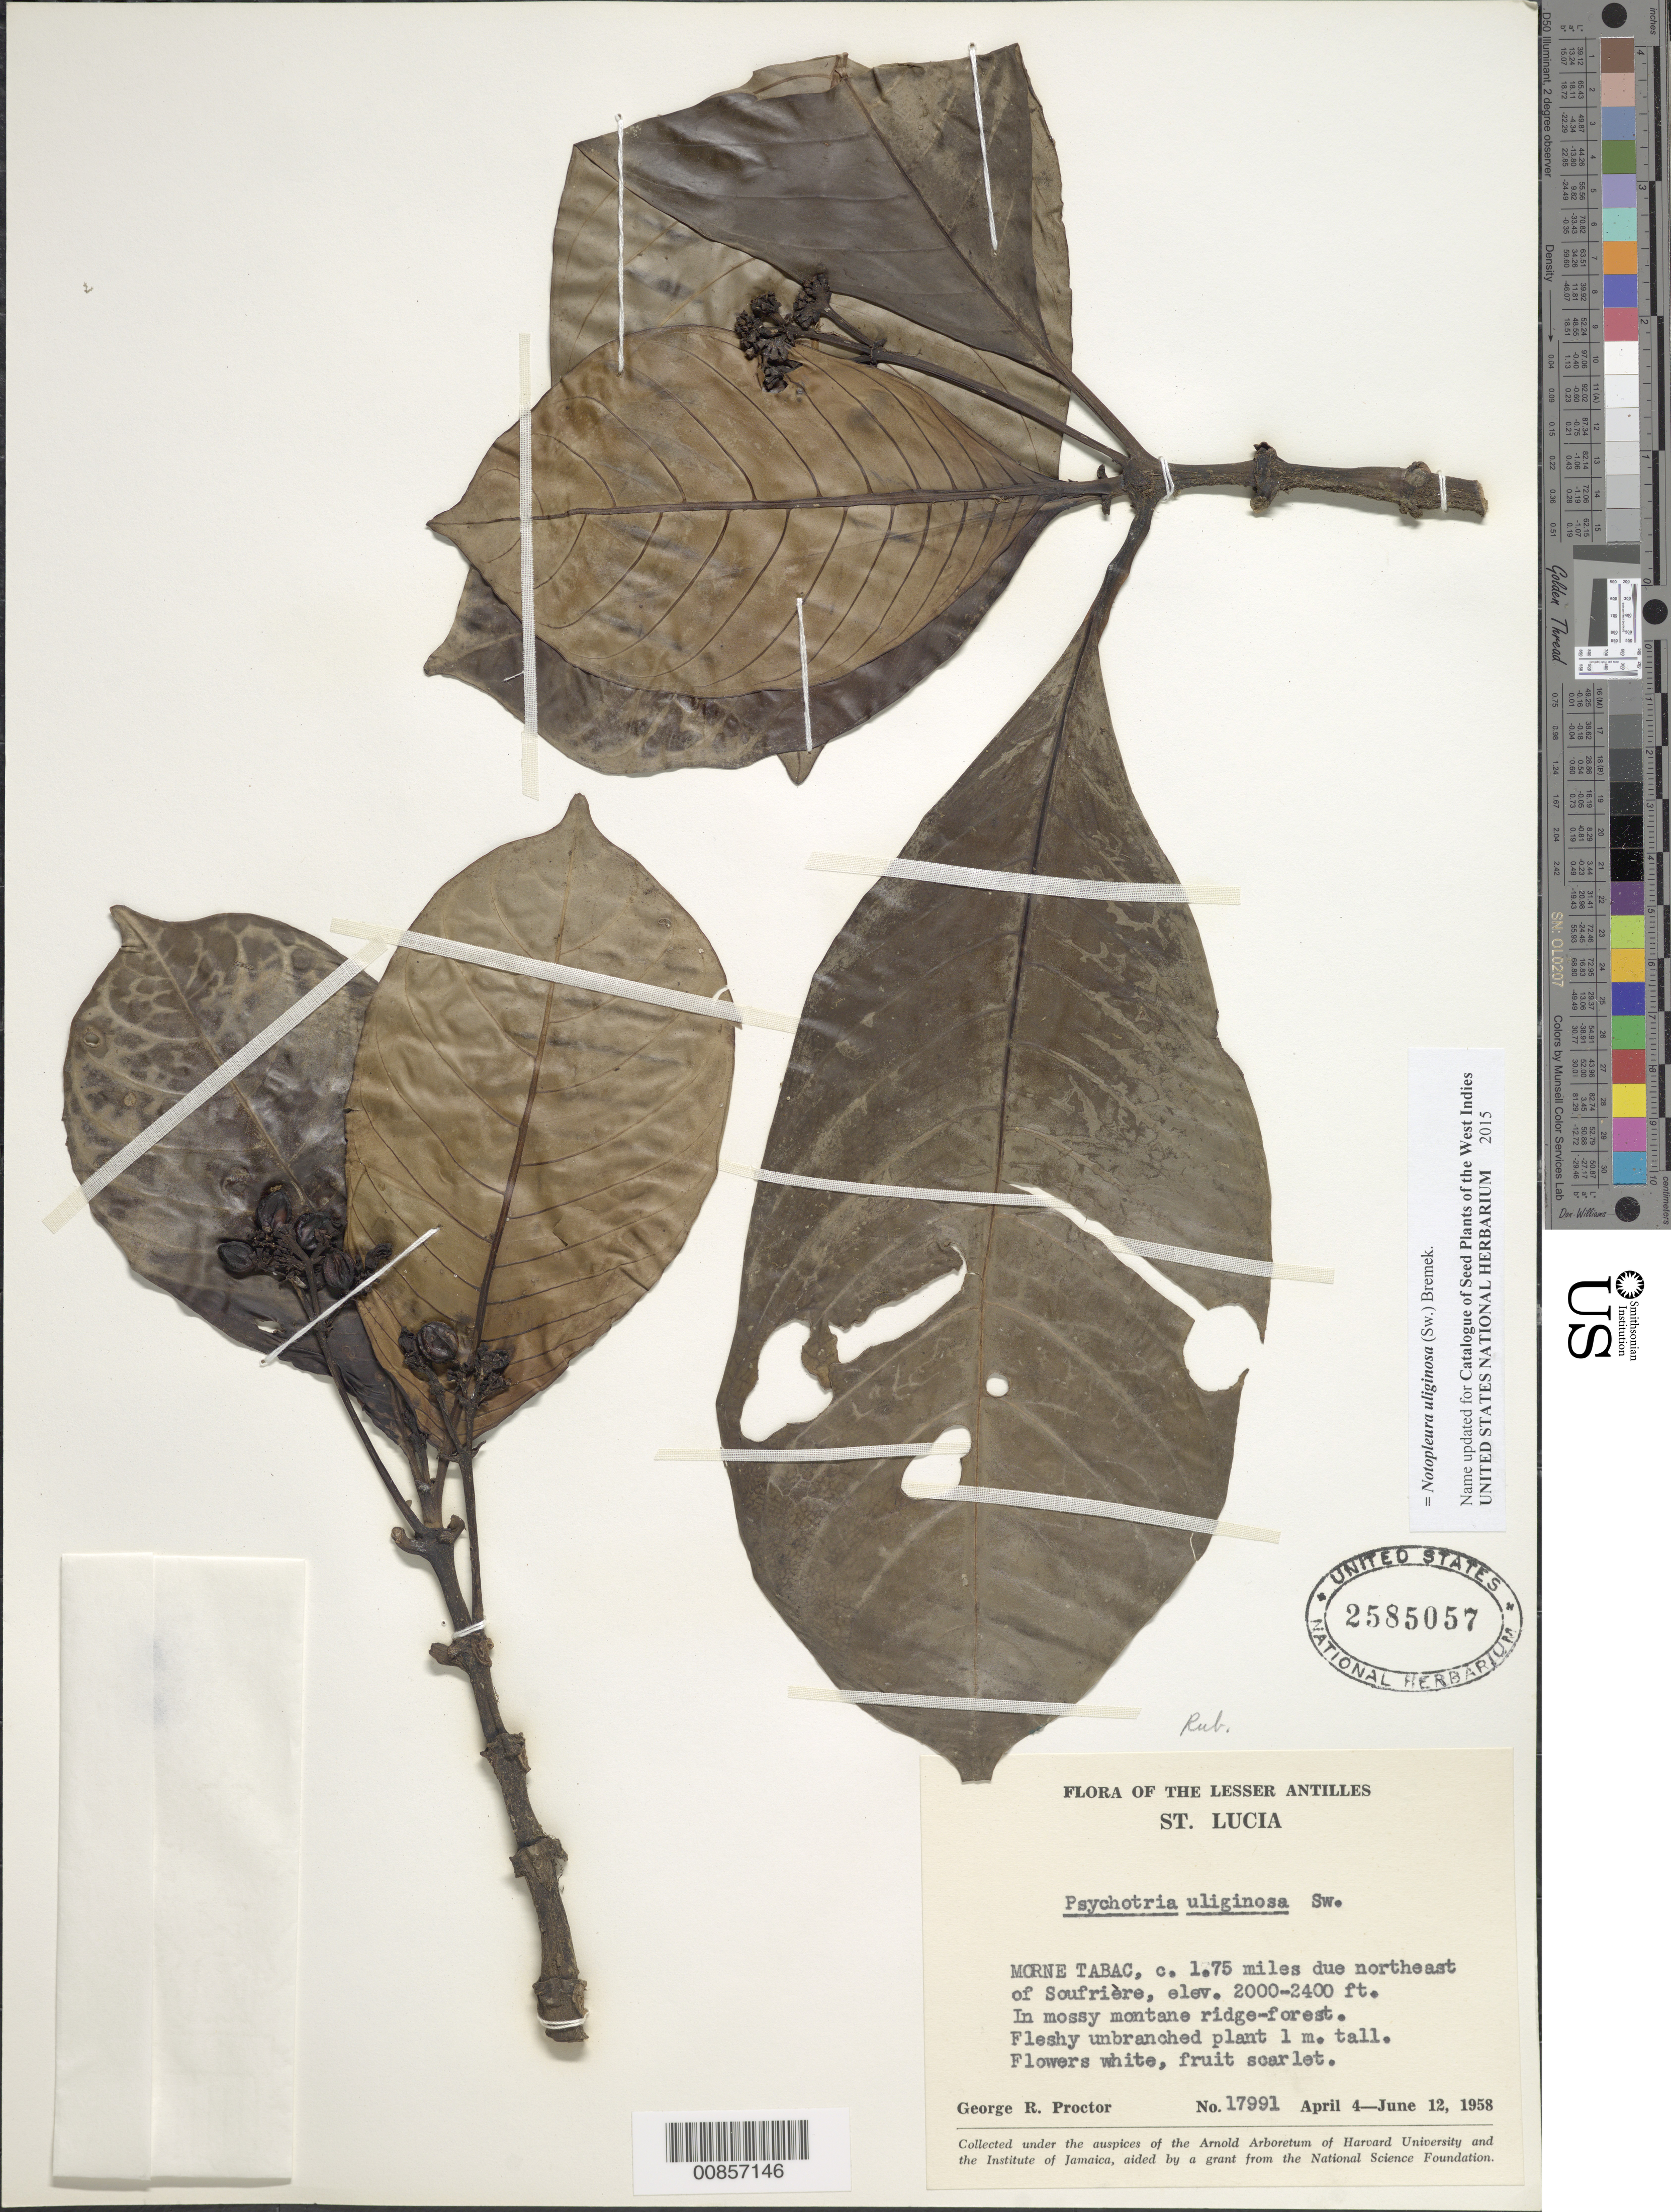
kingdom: Plantae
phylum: Tracheophyta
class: Magnoliopsida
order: Gentianales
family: Rubiaceae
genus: Notopleura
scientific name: Notopleura uliginosa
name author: (Sw.) Bremek.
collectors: G. R. Proctor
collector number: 17991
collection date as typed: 04 Apr 1958 to 12 Jun 1958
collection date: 1958-04-04/1958-06-12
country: St. Lucia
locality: Morne Tabac, c. 1.75 miles due northeast of Soufrière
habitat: In mossy montane ridge-forest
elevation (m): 610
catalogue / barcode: US 2585057